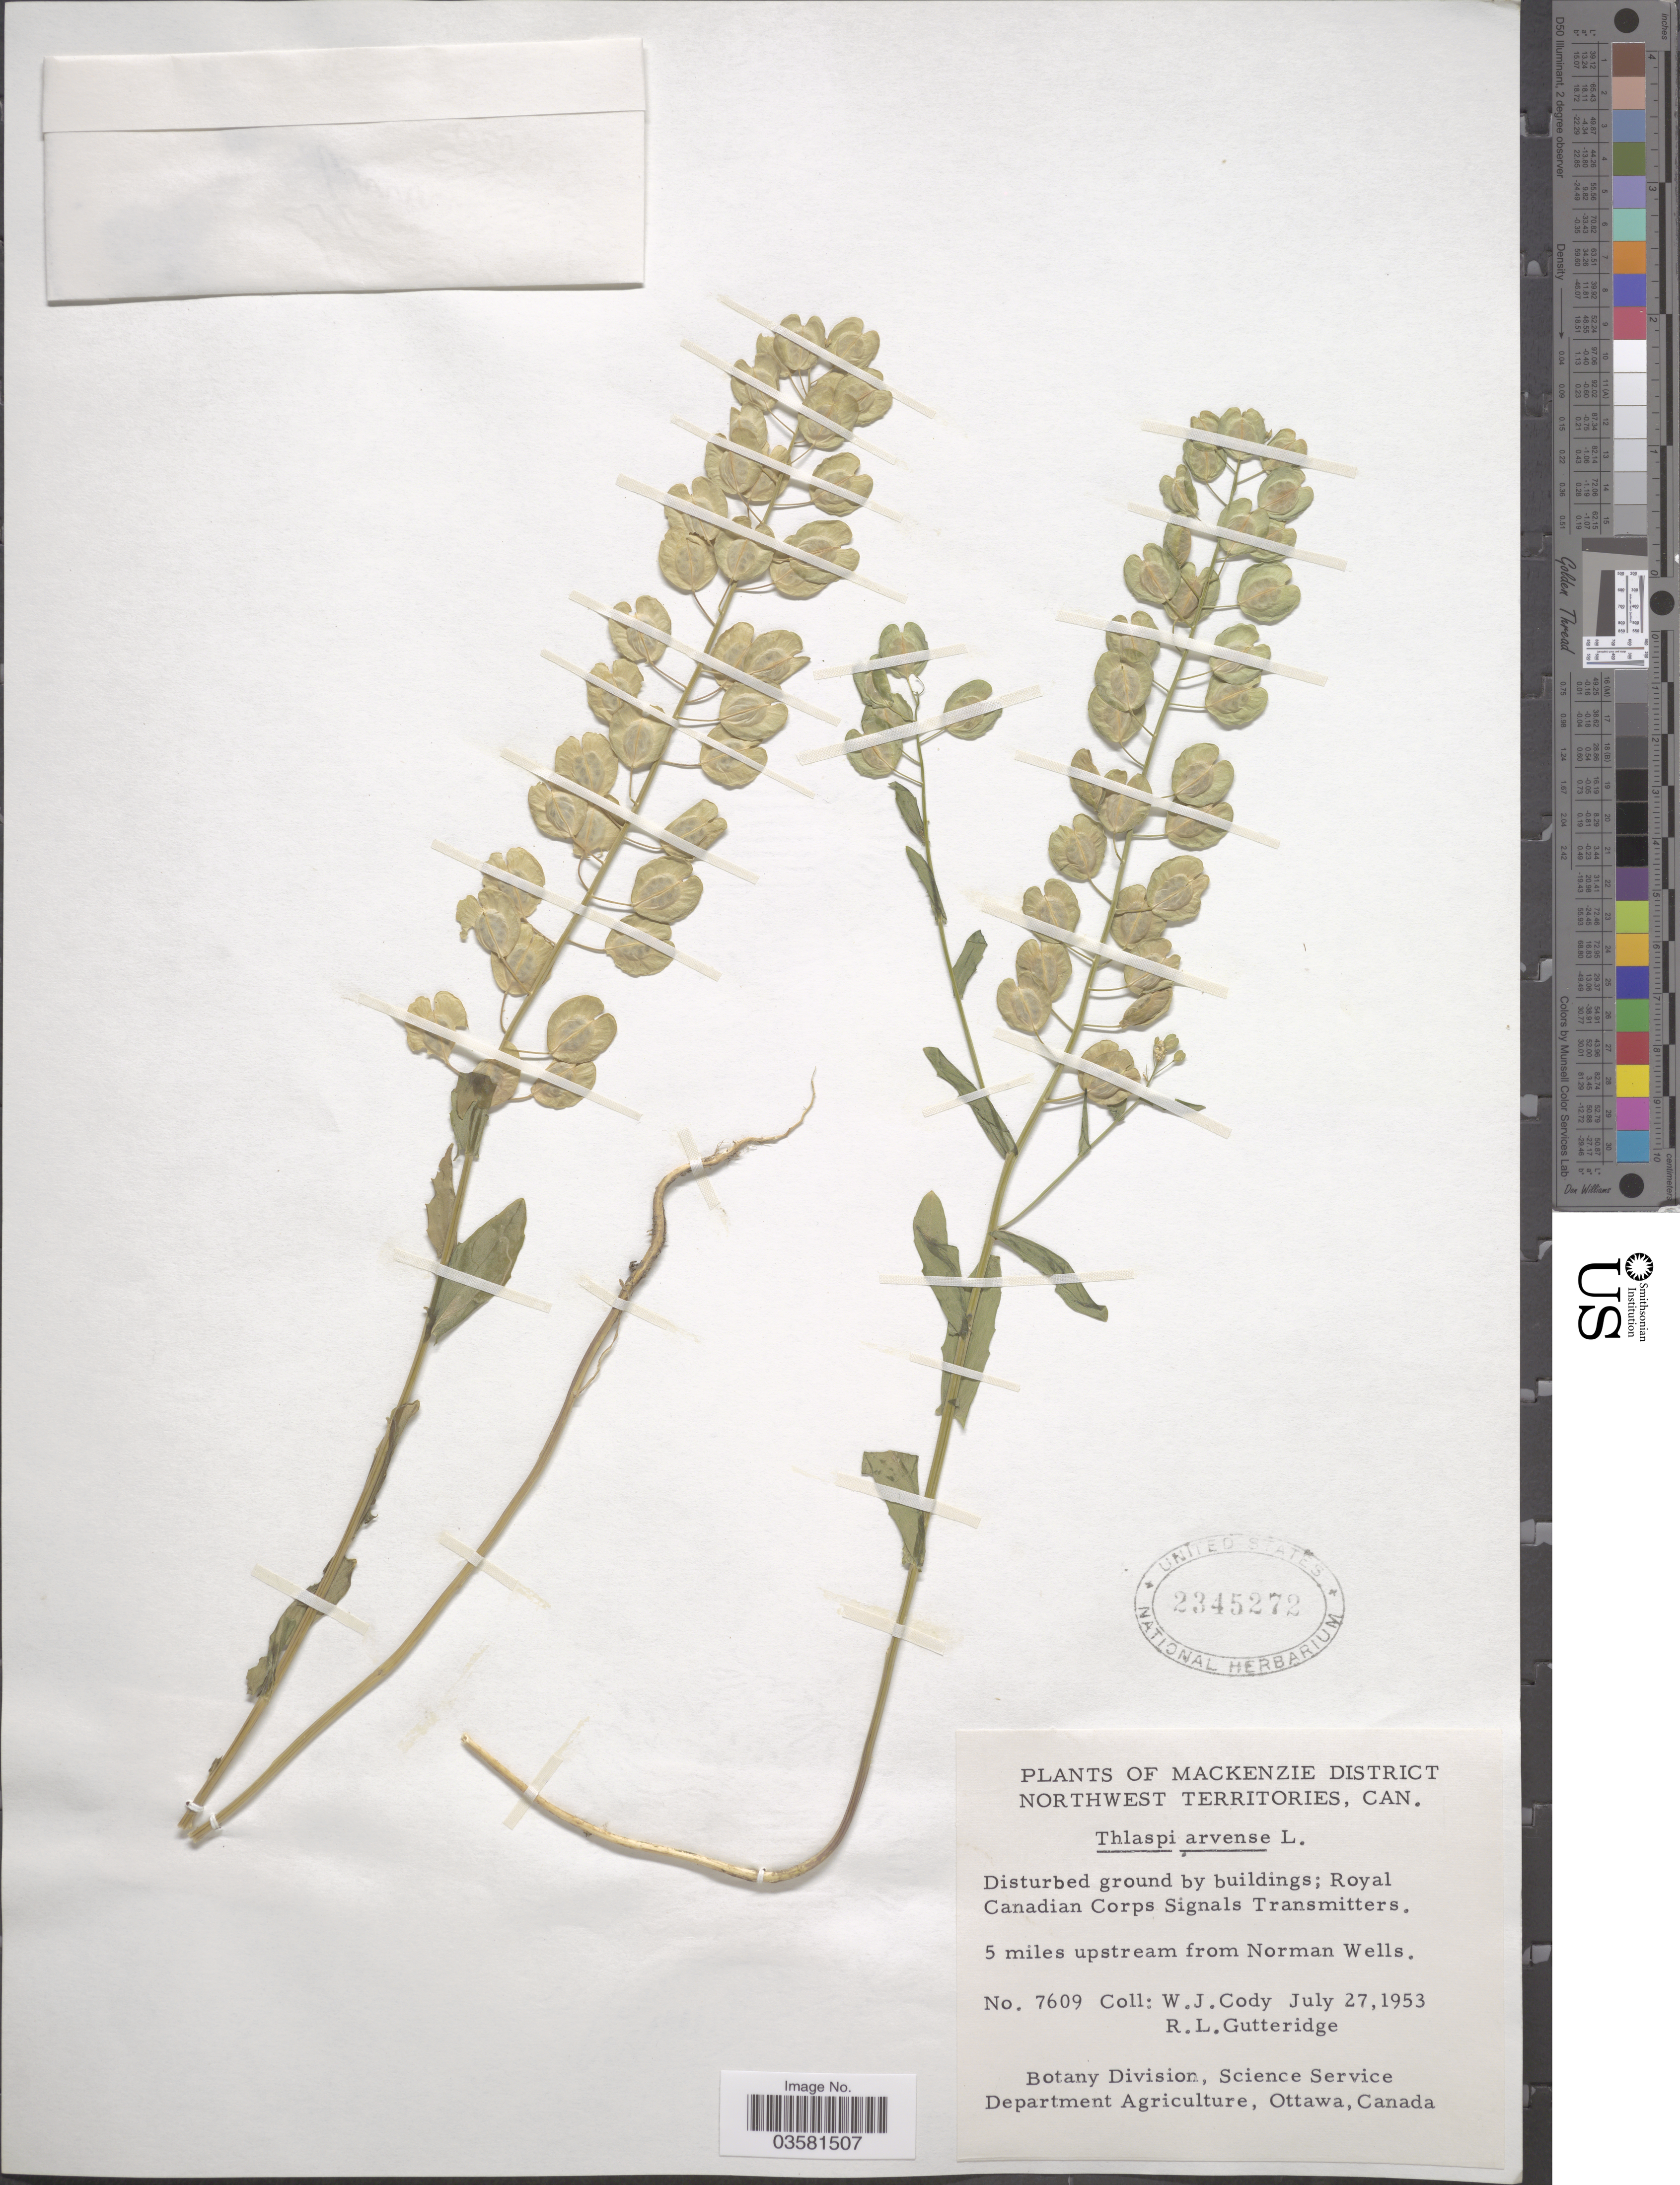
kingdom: Plantae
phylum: Tracheophyta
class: Magnoliopsida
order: Brassicales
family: Brassicaceae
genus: Thlaspi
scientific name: Thlaspi arvense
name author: L.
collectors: W. Cody & R. Gutteridge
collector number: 7609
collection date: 1953-07-27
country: Canada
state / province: Northwest Territories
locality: Mackenzie District, 5 miles upstream from Norman Wells.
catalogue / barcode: US 2345272